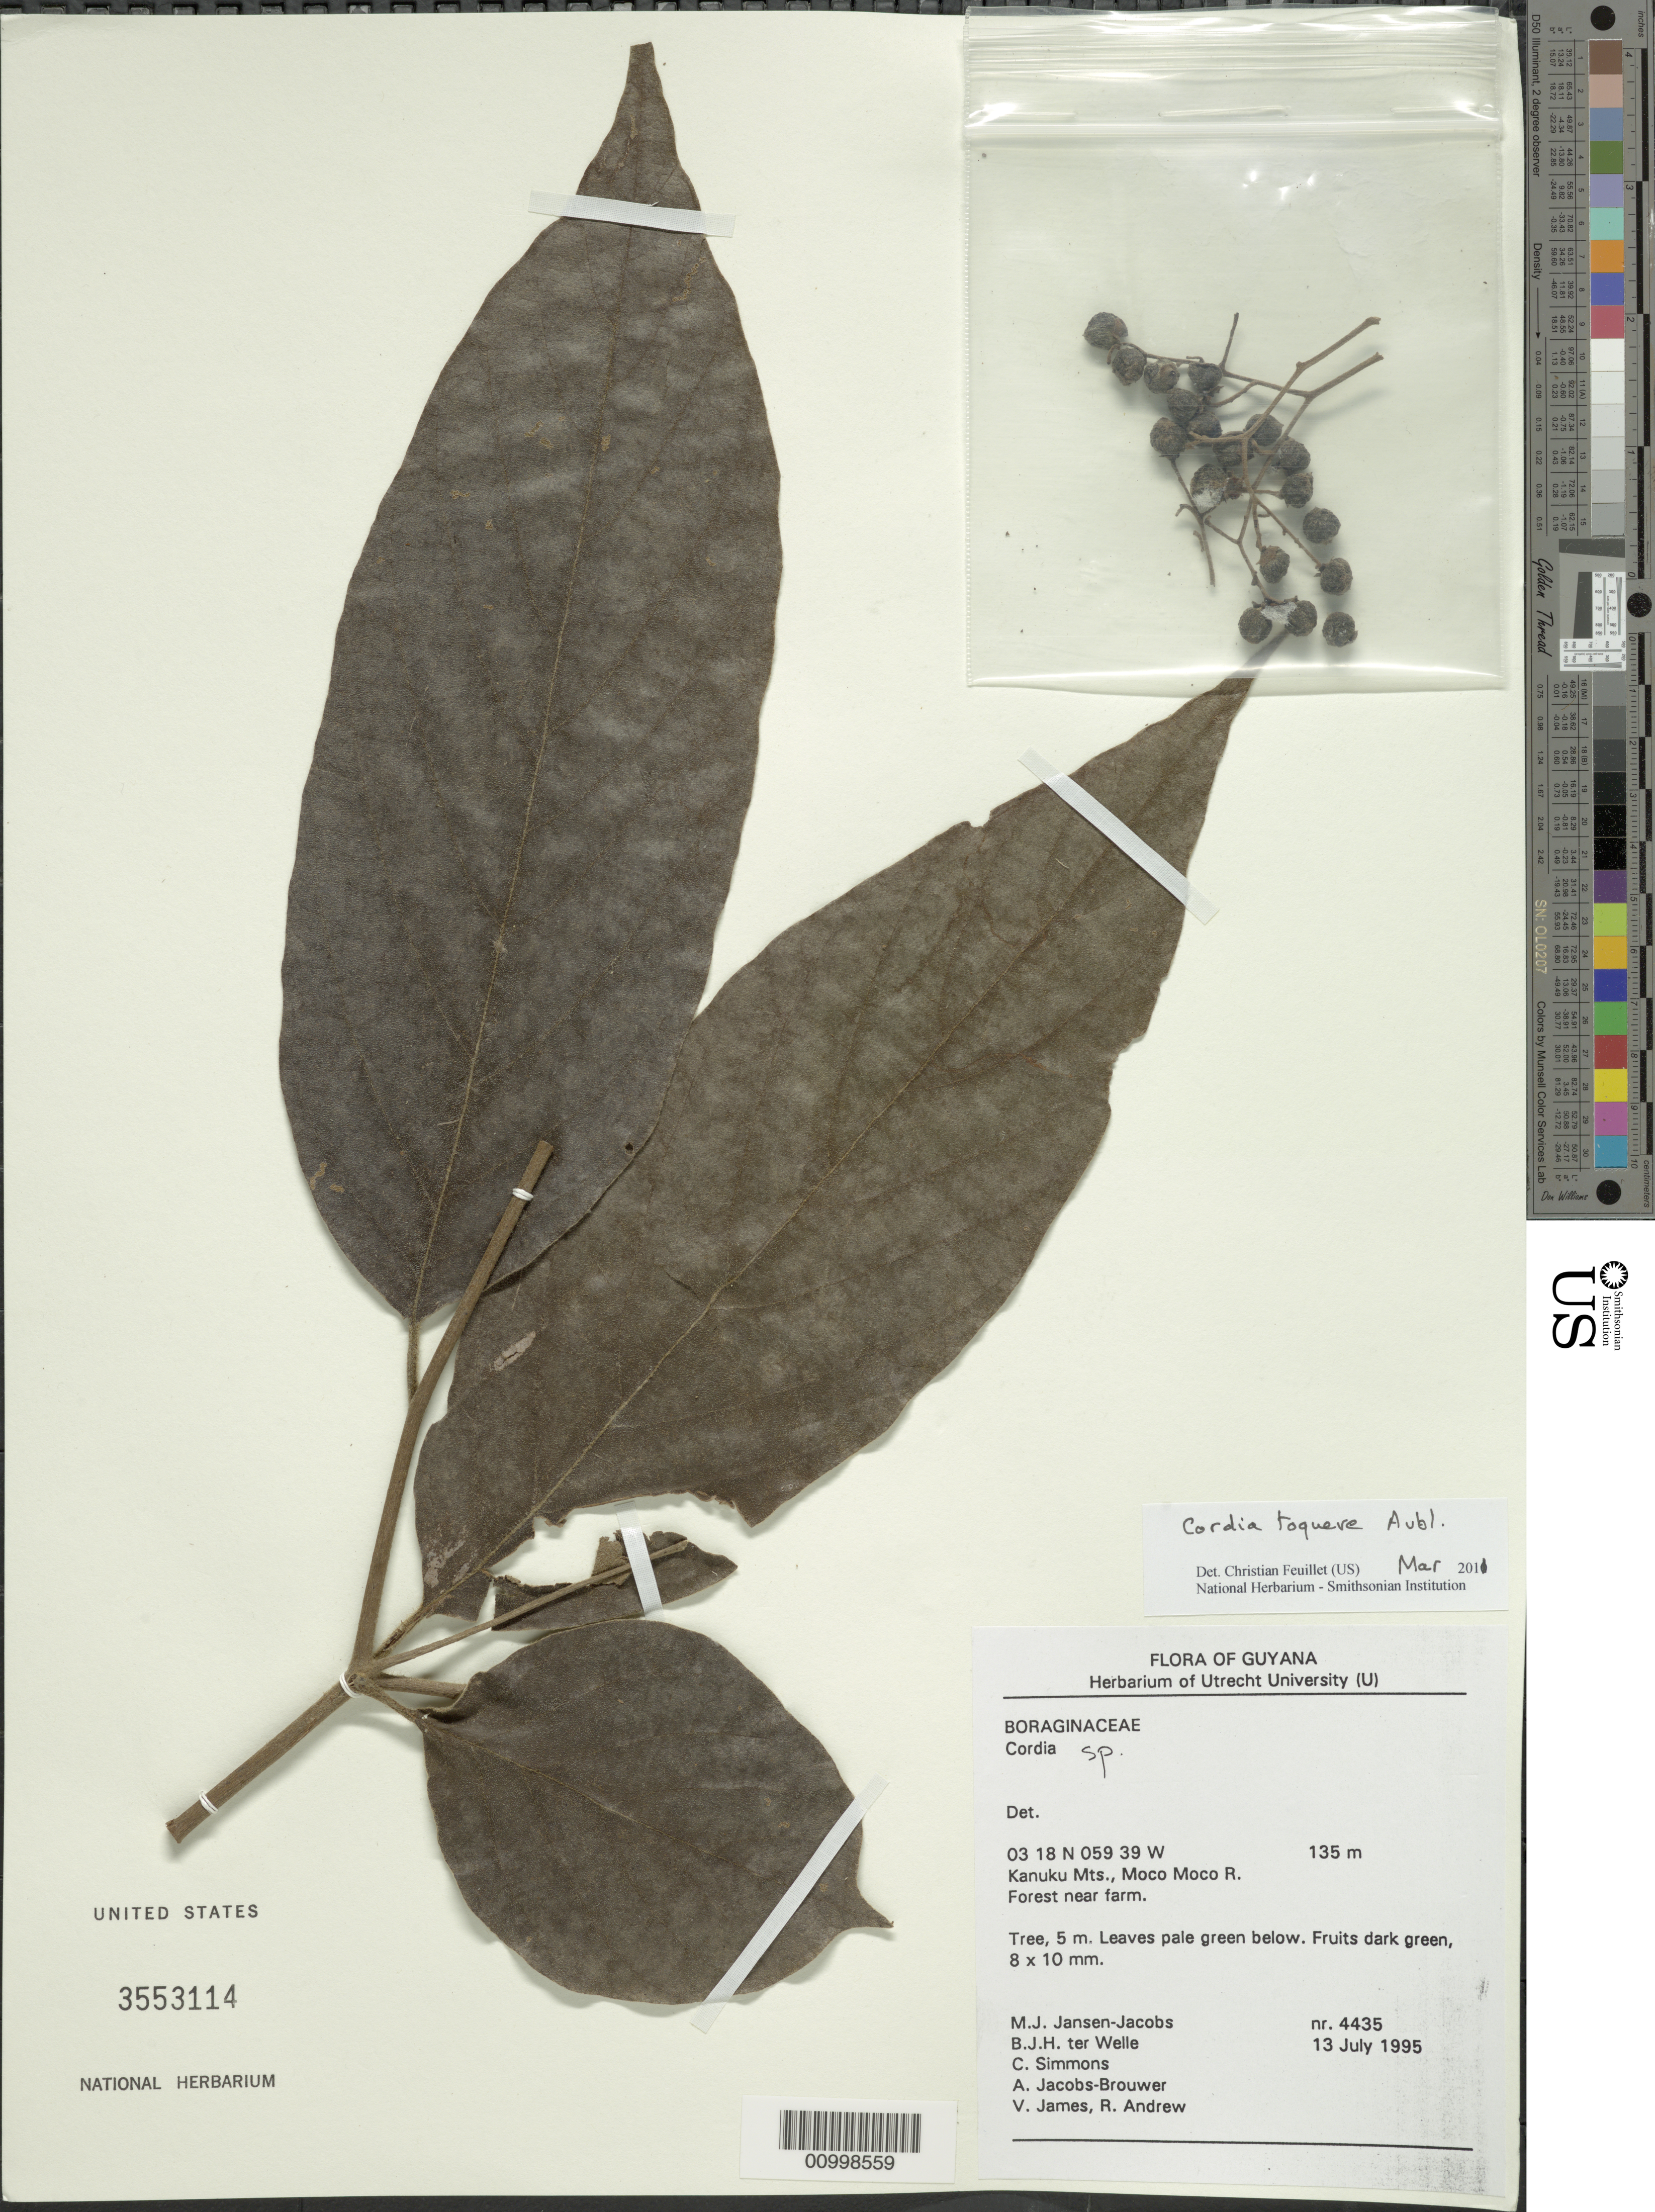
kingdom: Plantae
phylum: Tracheophyta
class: Magnoliopsida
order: Boraginales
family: Cordiaceae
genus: Cordia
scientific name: Cordia toqueve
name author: Aubl.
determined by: Feuillet, C.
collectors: M. J. Jansen-Jacobs, B. Welle, C. Simmons, A. Jacobs-Brouwer, V. James & R. Andrew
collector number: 4435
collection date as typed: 13-Jul-95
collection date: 1995-07-13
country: Guyana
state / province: U. Takutu-U. Essequibo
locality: Moco Moco River, Kanuku Mts.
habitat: Forest near farm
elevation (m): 135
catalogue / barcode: US 3553114